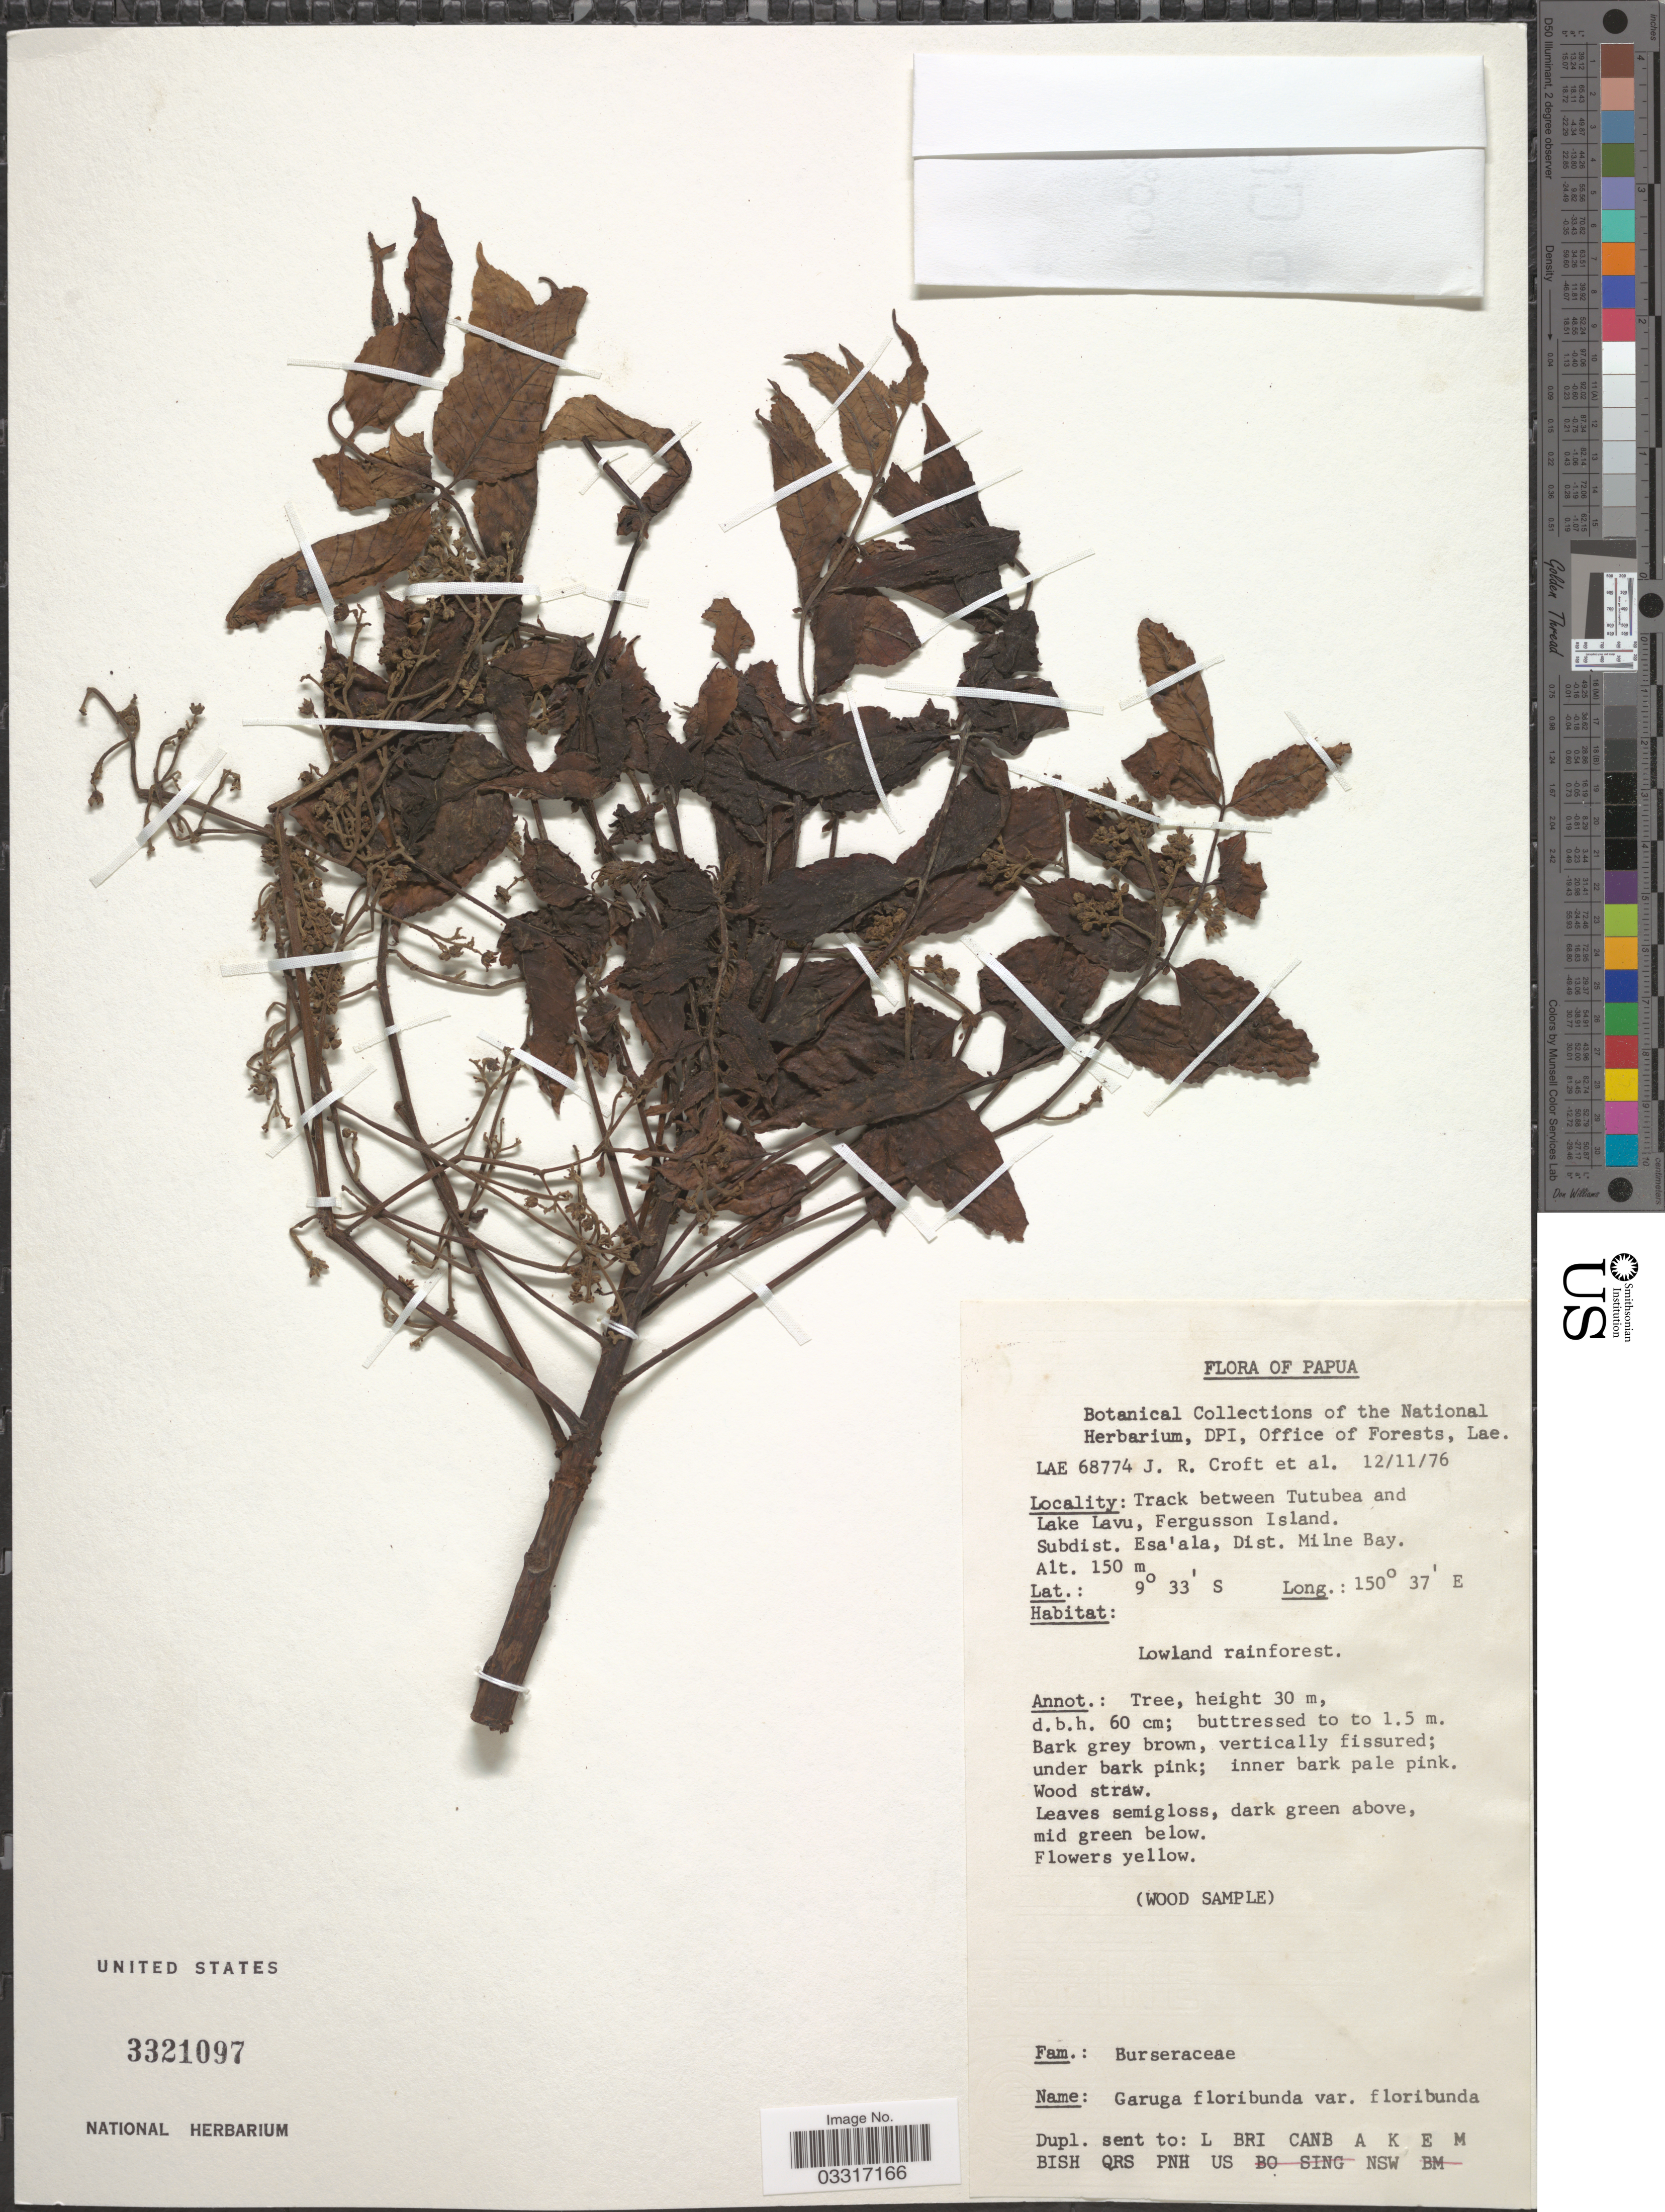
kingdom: Plantae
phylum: Tracheophyta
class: Magnoliopsida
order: Sapindales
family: Burseraceae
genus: Garuga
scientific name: Garuga floribunda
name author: Decne.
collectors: J. R. Croft & et al.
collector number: LAE 68774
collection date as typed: Transcribed d/m/y: 12/11/76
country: Papua New Guinea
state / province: Milne Bay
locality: Papua. Track between Tutubea and Lake Lavu, Fergusson Island. Subdist. Esa'ala, Dist. Milne Bay.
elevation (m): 150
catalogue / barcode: US 3321097